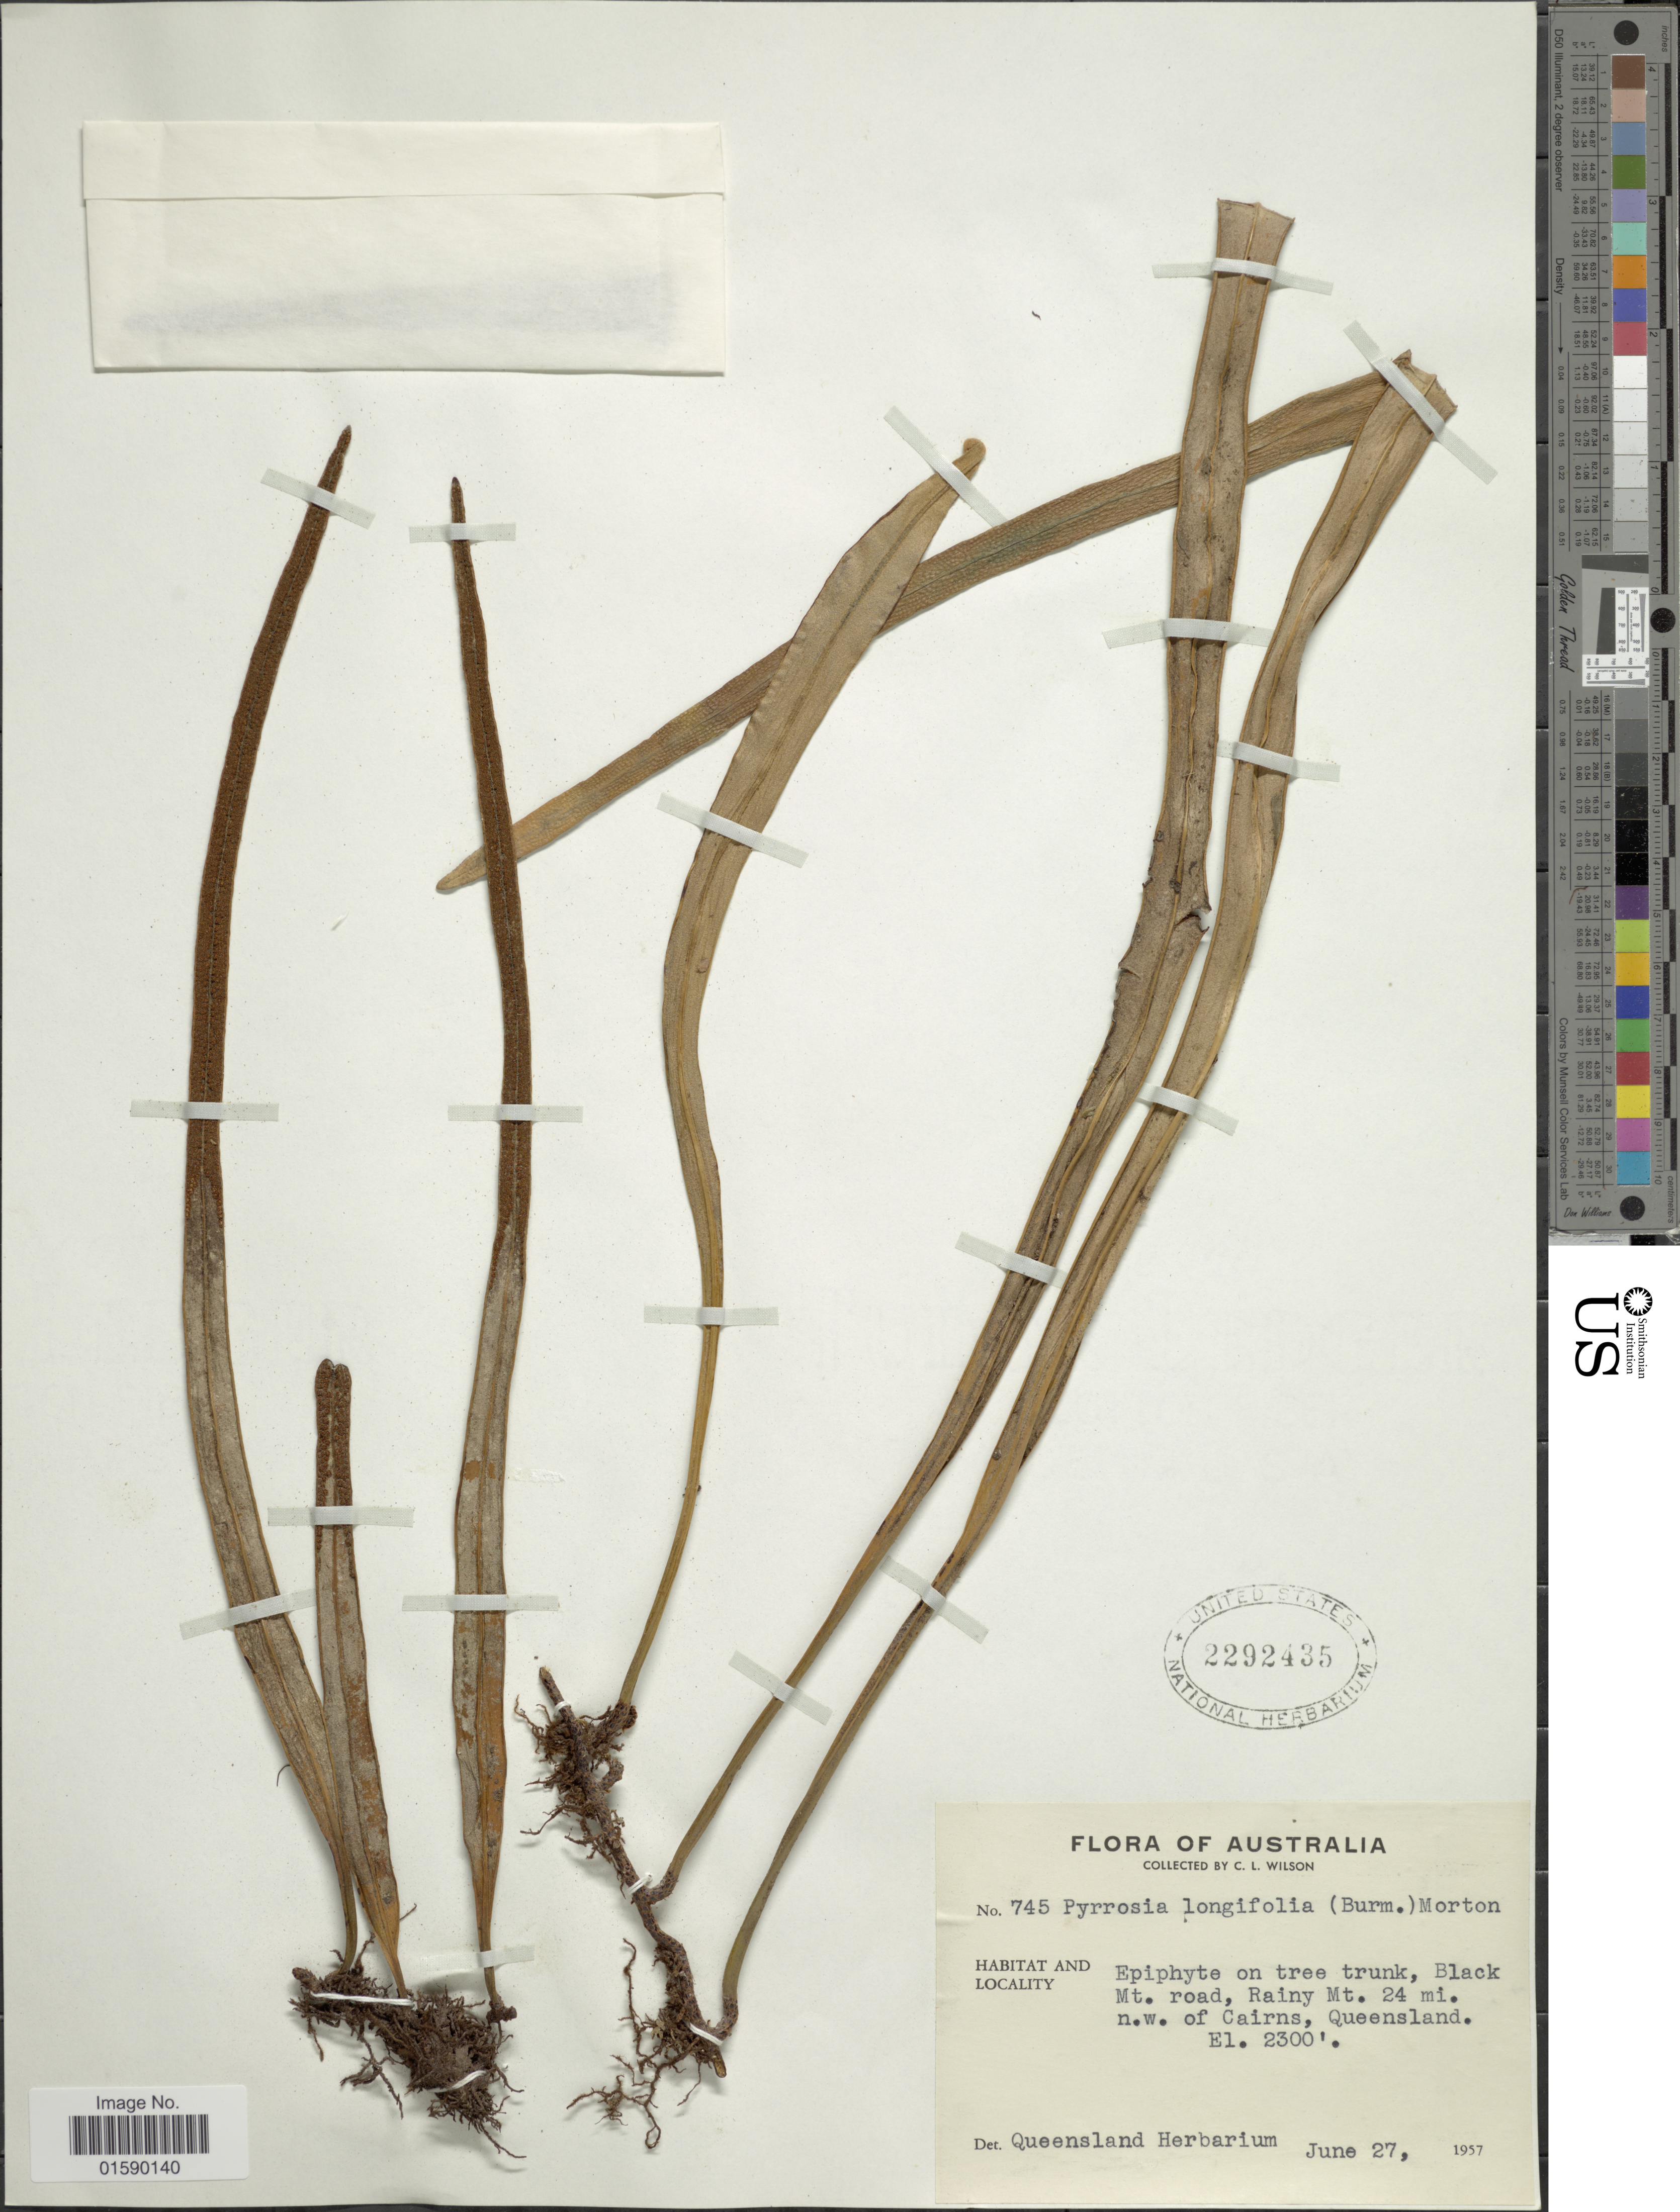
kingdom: Plantae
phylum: Tracheophyta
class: Polypodiopsida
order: Polypodiales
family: Polypodiaceae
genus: Pyrrosia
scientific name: Pyrrosia longifolia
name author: (Burm. f.) C.V. Morton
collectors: C. L. Wilson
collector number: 745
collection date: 1957-06-27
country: Australia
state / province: Queensland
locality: Australia. Black, Mt. road, Rainy Mt. 24 mi. n.w. of Cairns, Queensland.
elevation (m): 701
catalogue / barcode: US 2292435